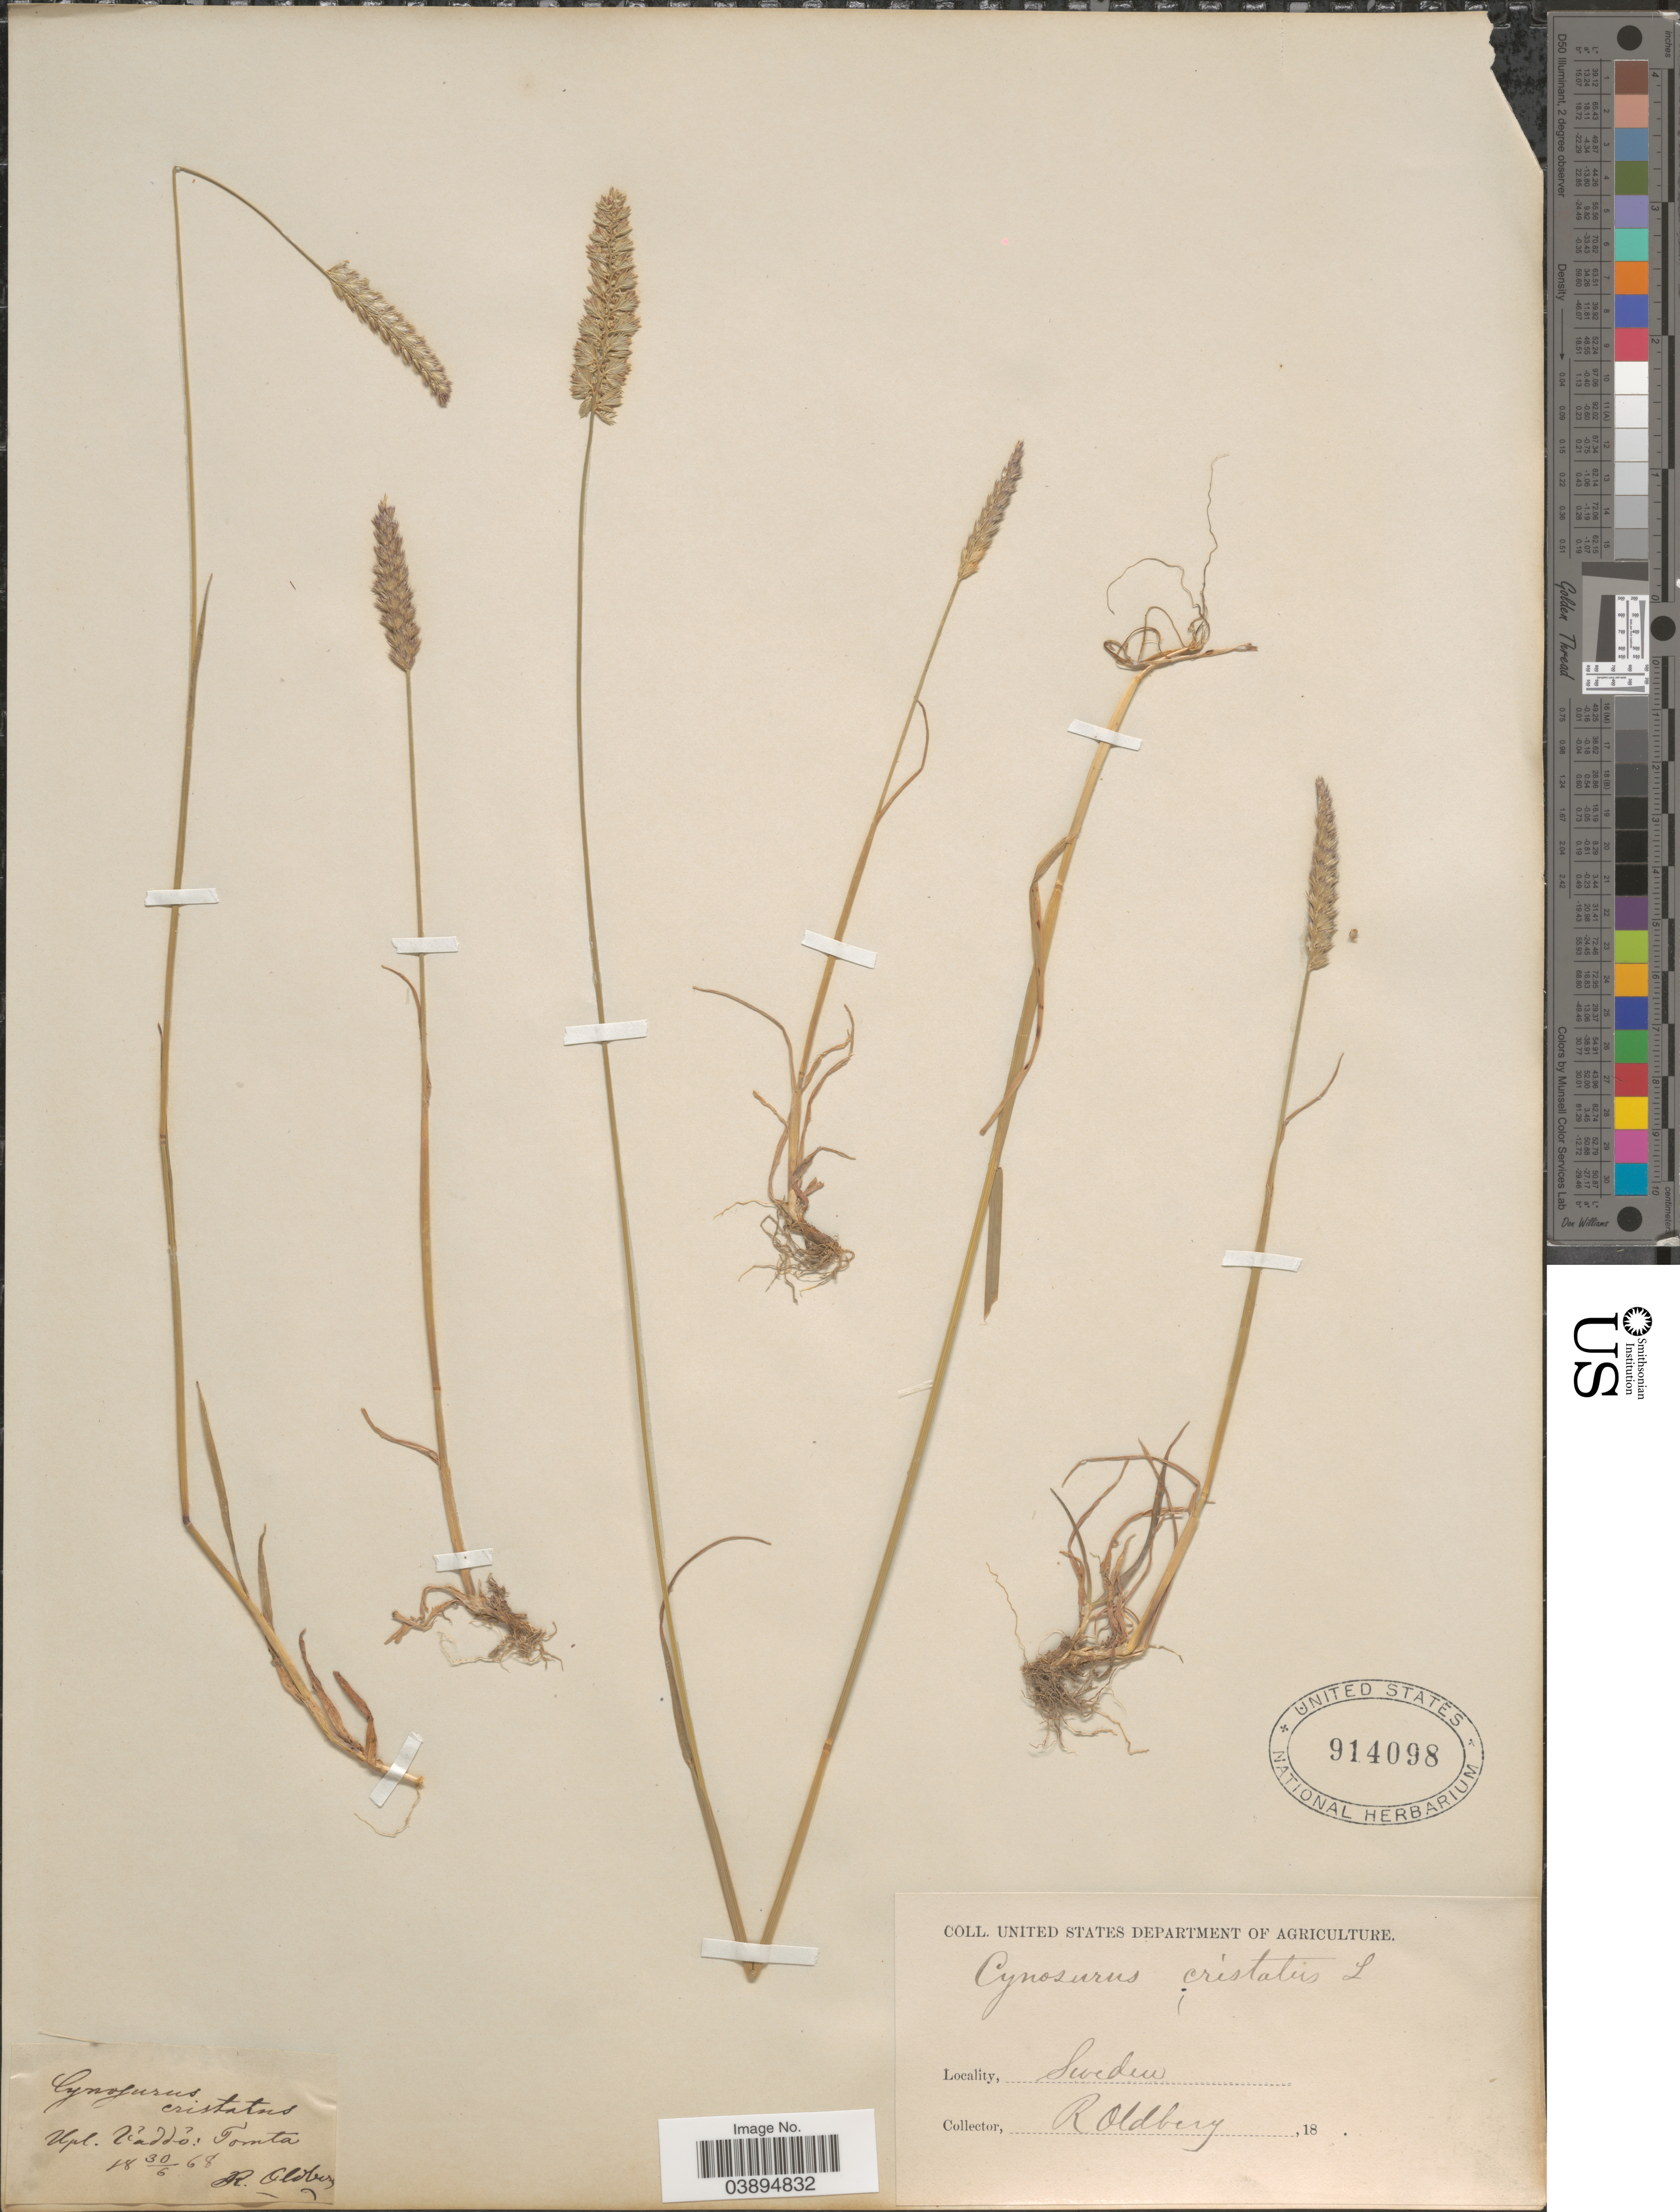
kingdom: Plantae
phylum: Tracheophyta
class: Liliopsida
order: Poales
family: Poaceae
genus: Cynosurus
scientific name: Cynosurus cristatus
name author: L.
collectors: R. Oldberg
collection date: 1868-06-30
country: Sweden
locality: Upl. Vâddô: Tomta.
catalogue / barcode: US 914098